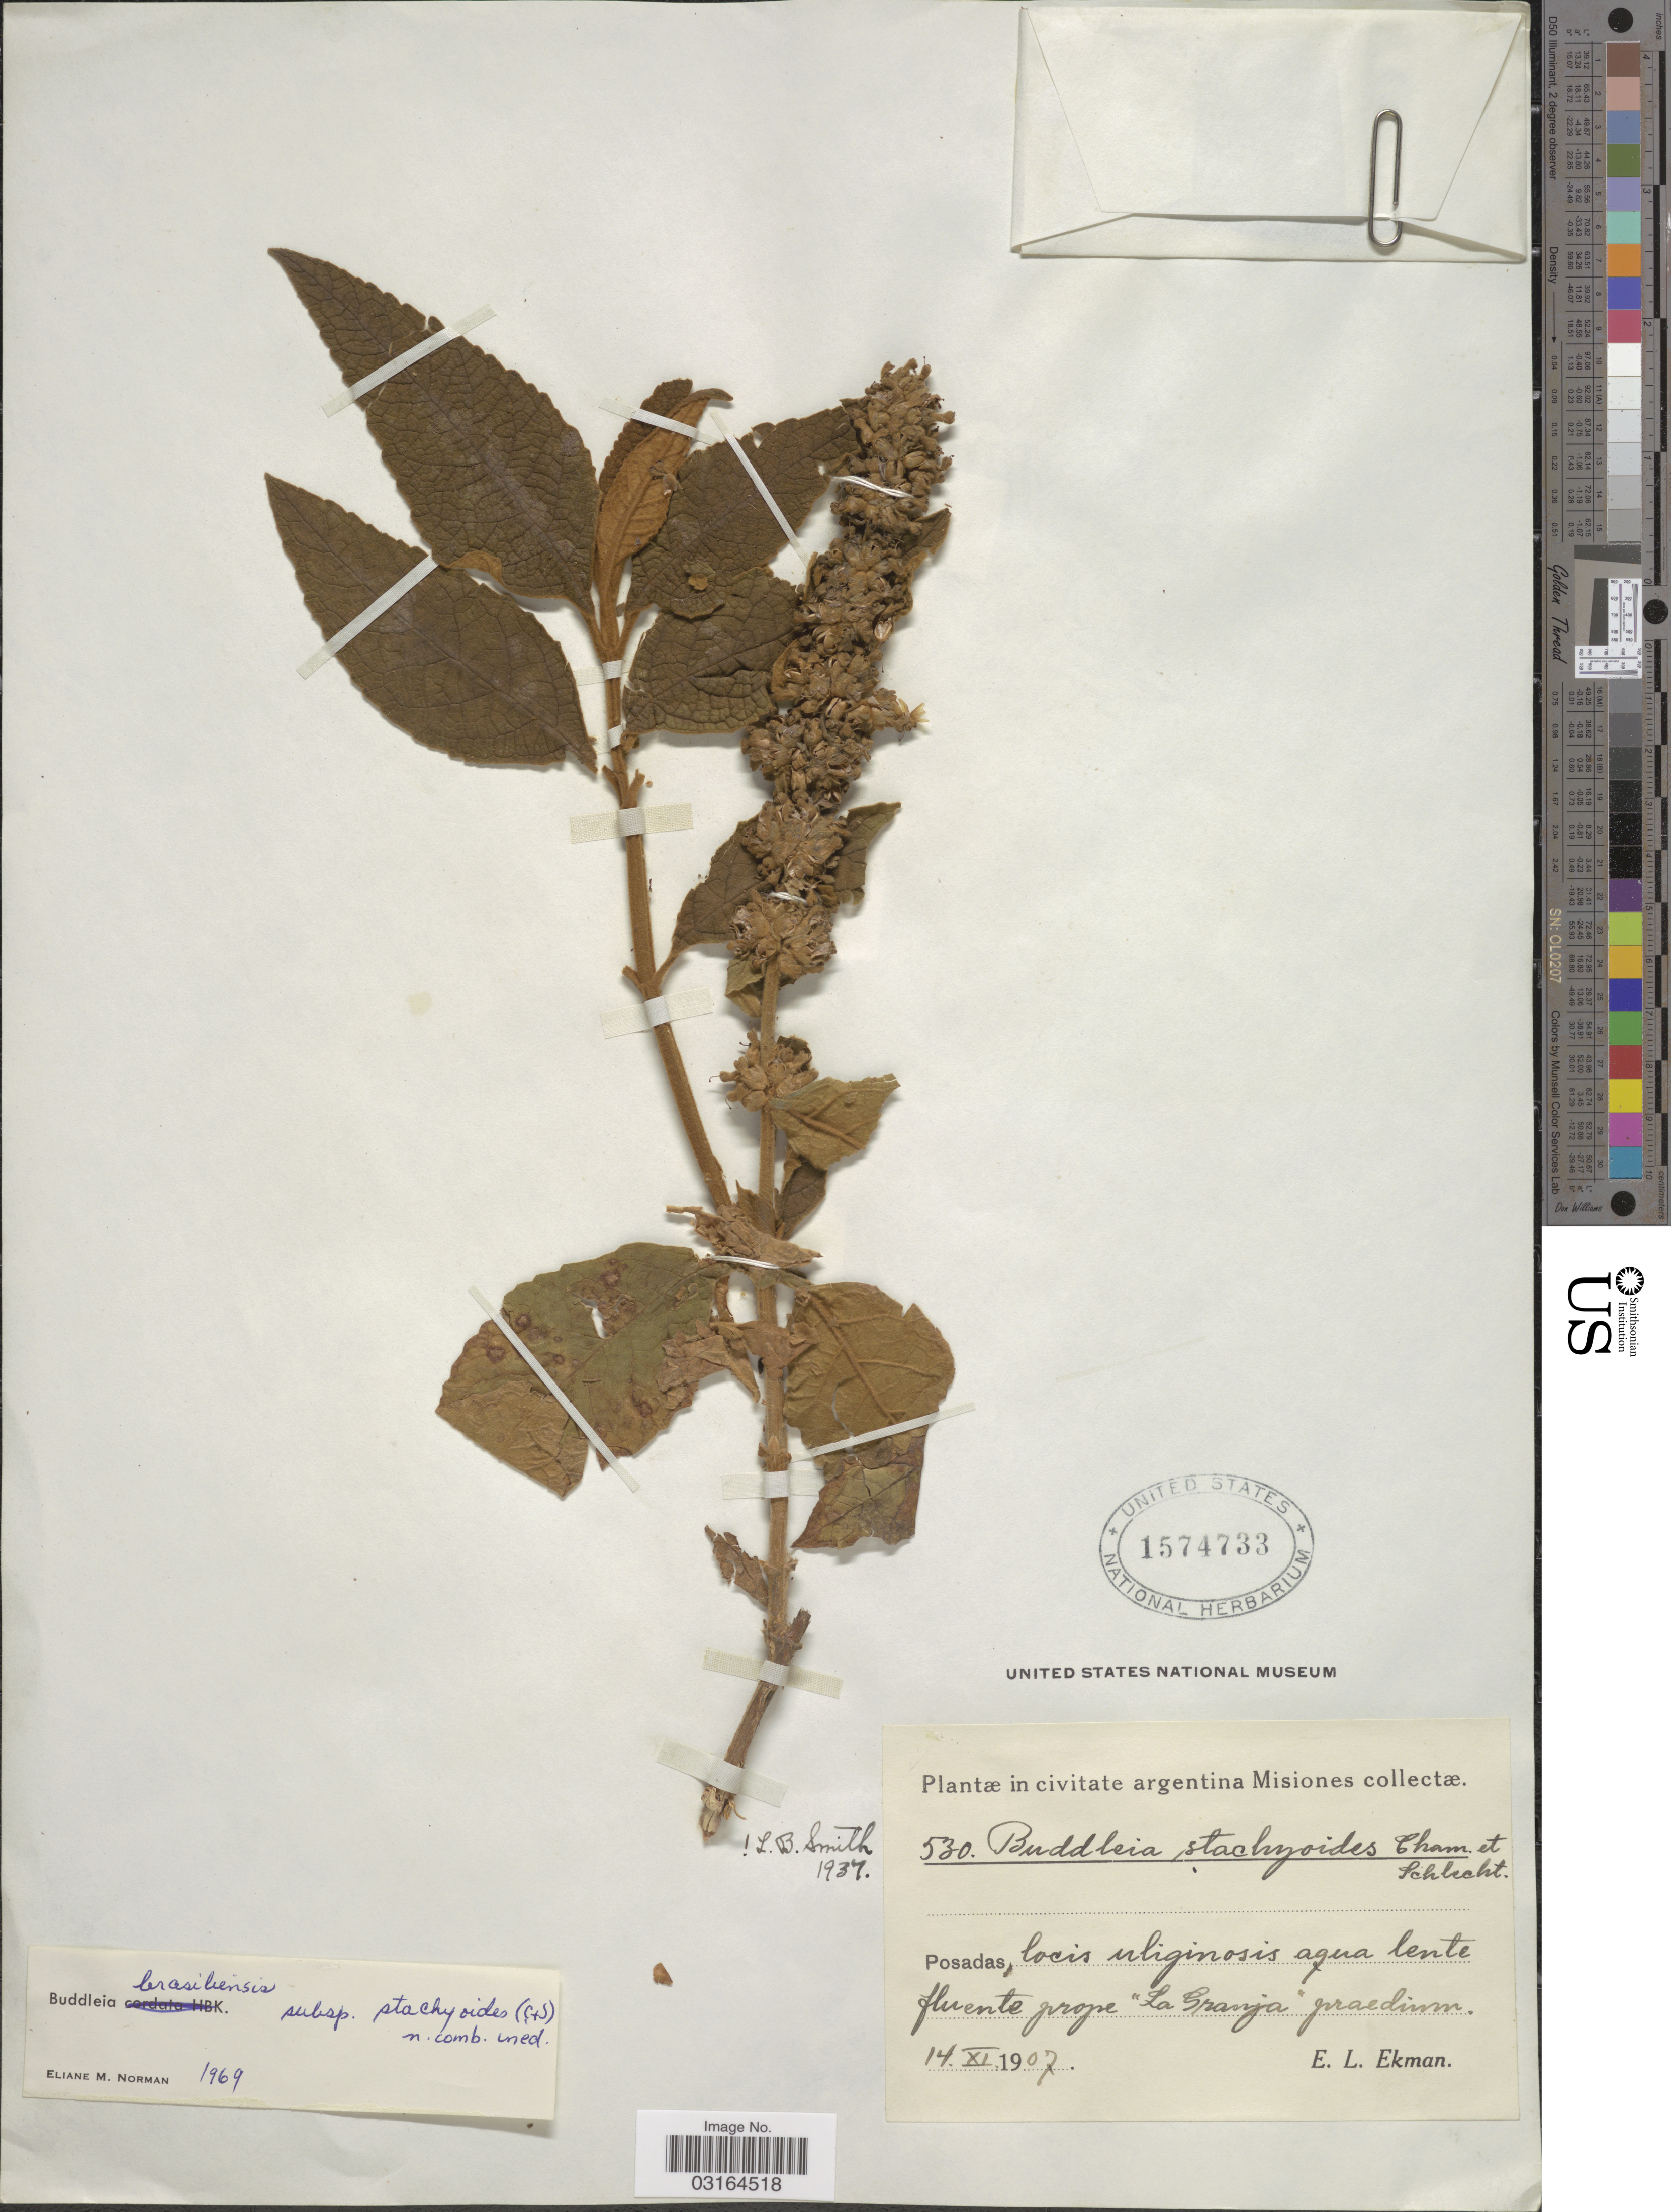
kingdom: Plantae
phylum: Tracheophyta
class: Magnoliopsida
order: Lamiales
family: Scrophulariaceae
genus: Buddleja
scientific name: Buddleja stachyoides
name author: Cham. & Schltdl.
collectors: E. L. Ekman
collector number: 530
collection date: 1907-11-14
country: Argentina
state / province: Misiones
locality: Posadas, locis uliginosis aqua lente fluente prope "La Granja" praedium.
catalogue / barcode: US 1574733